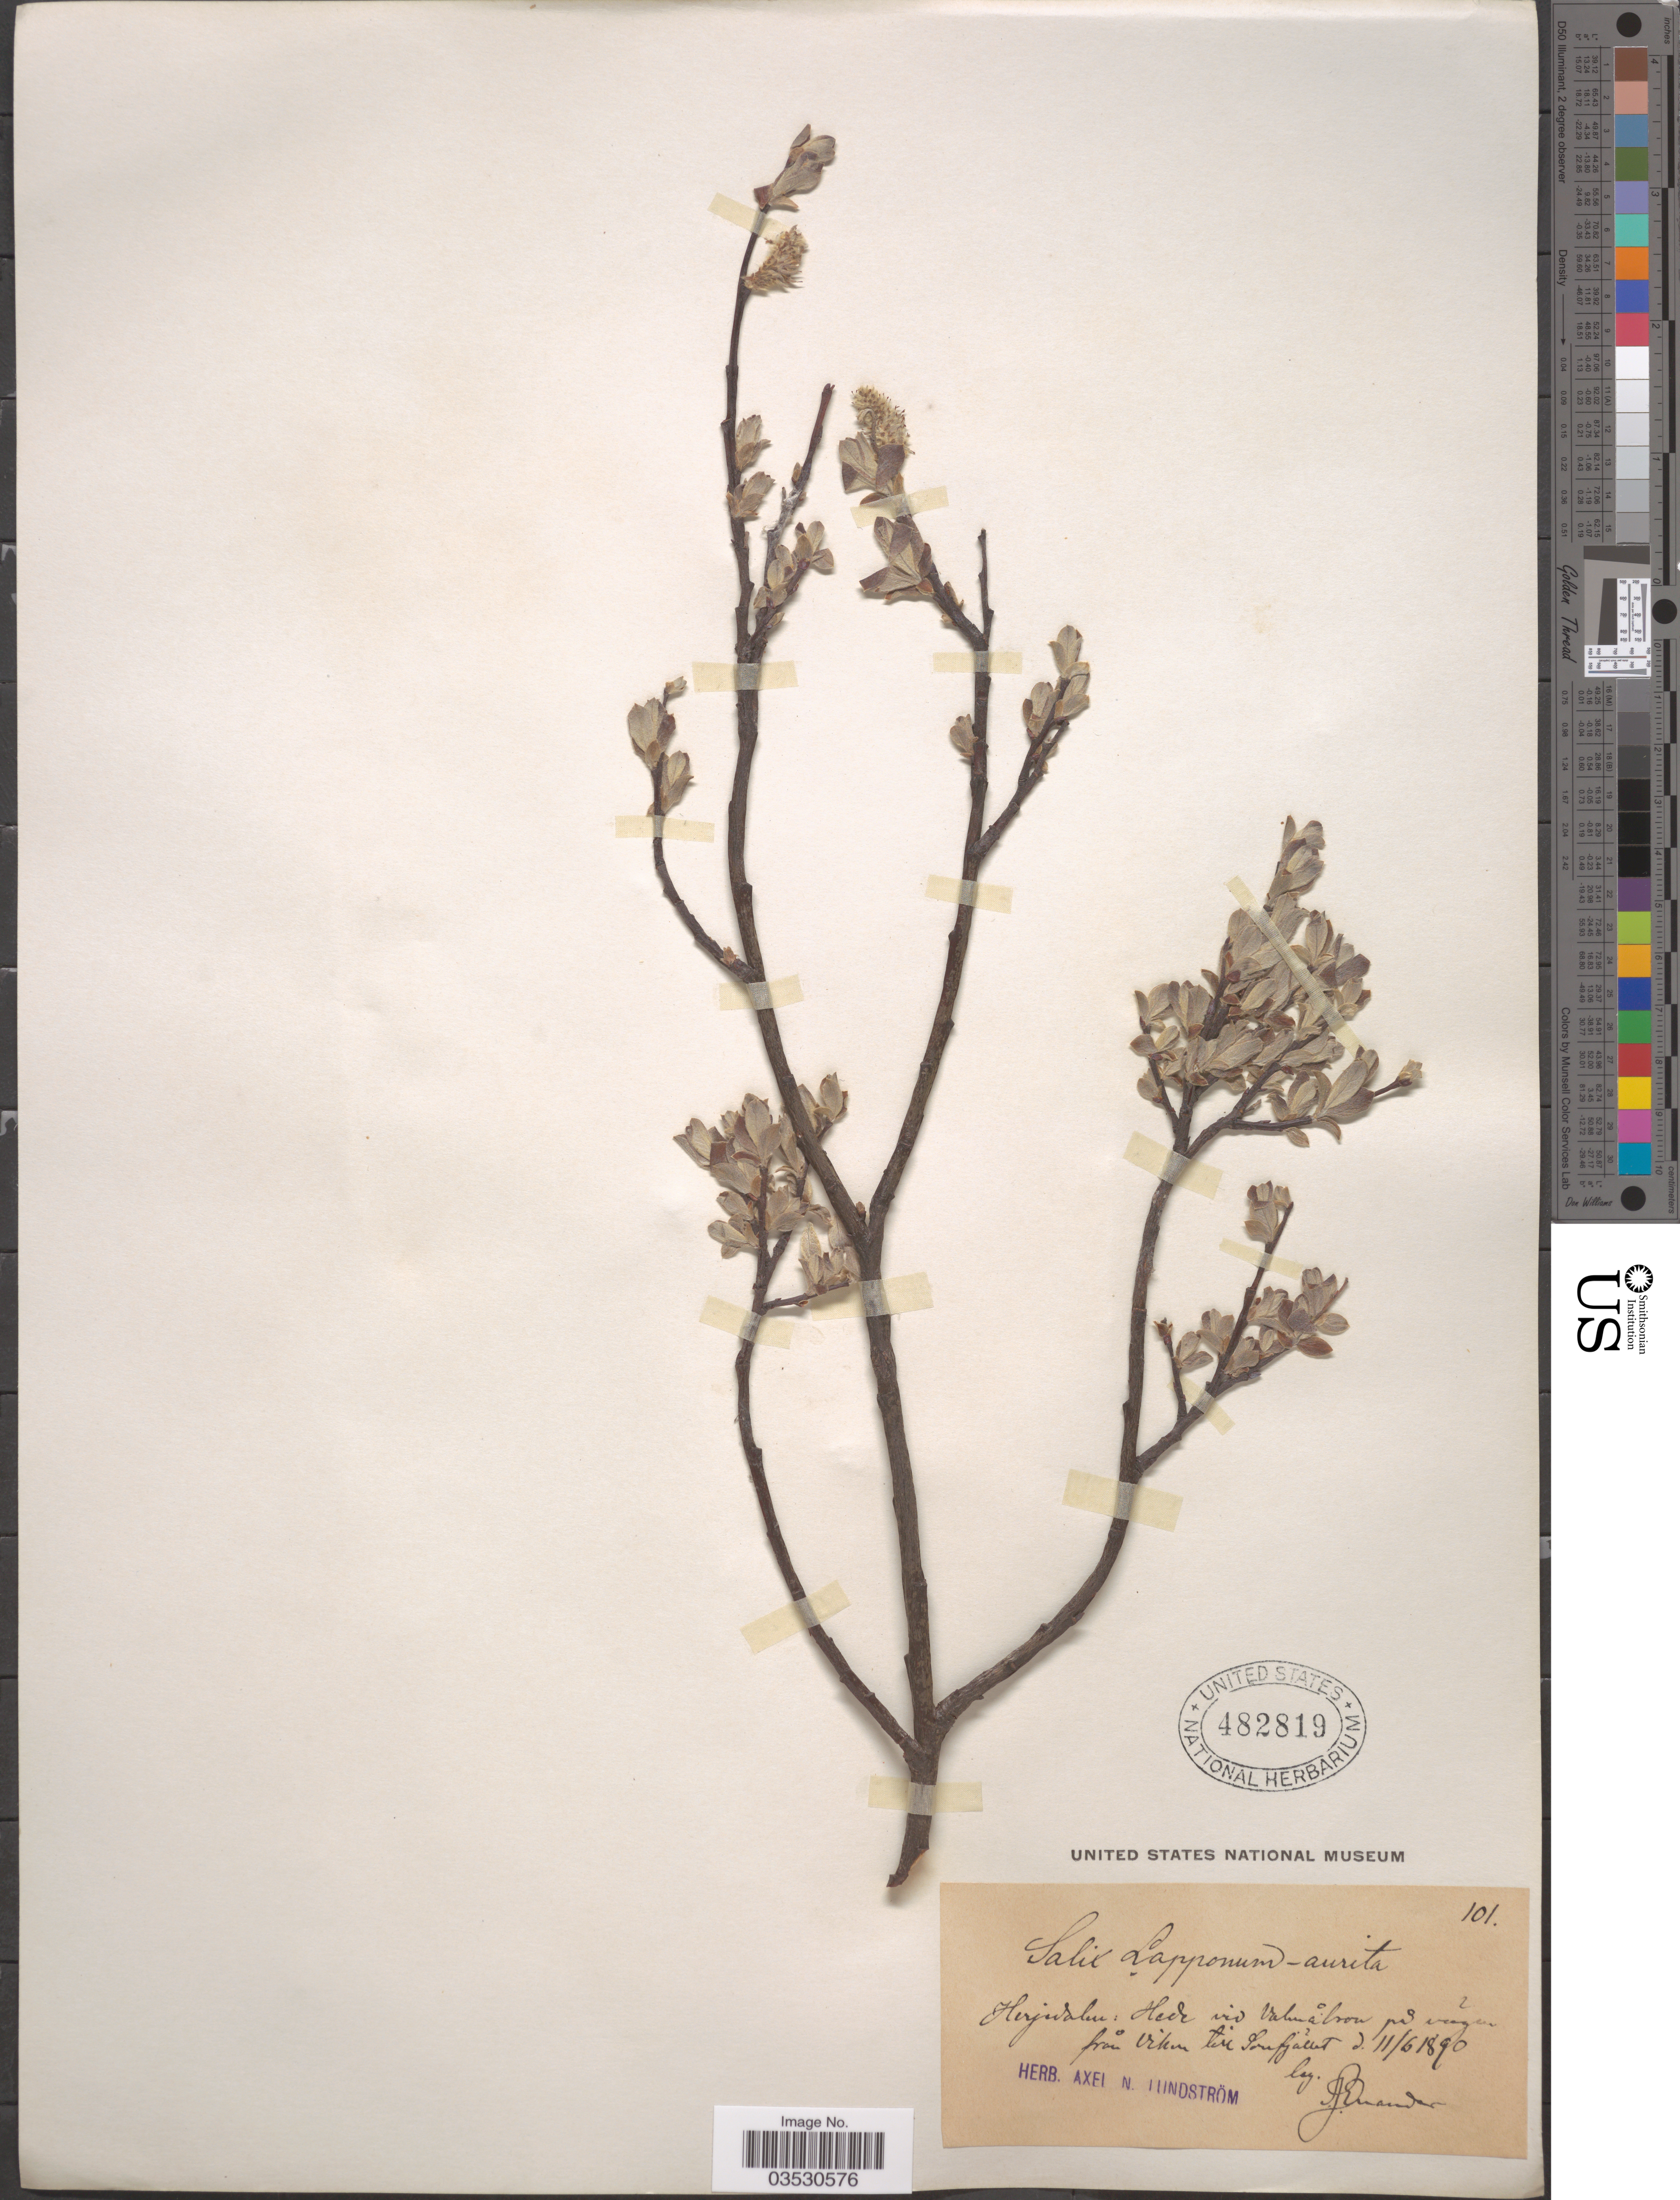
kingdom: Plantae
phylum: Tracheophyta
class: Magnoliopsida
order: Malpighiales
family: Salicaceae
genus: Salix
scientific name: Salix aurita x S. lapponum L.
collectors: S. Enander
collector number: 101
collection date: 1890-06-11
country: Sweden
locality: Herjedalen: Hede vid Vahnåbron pa vågen från viken tire [interpreted] Sonfjället.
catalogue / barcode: US 482819